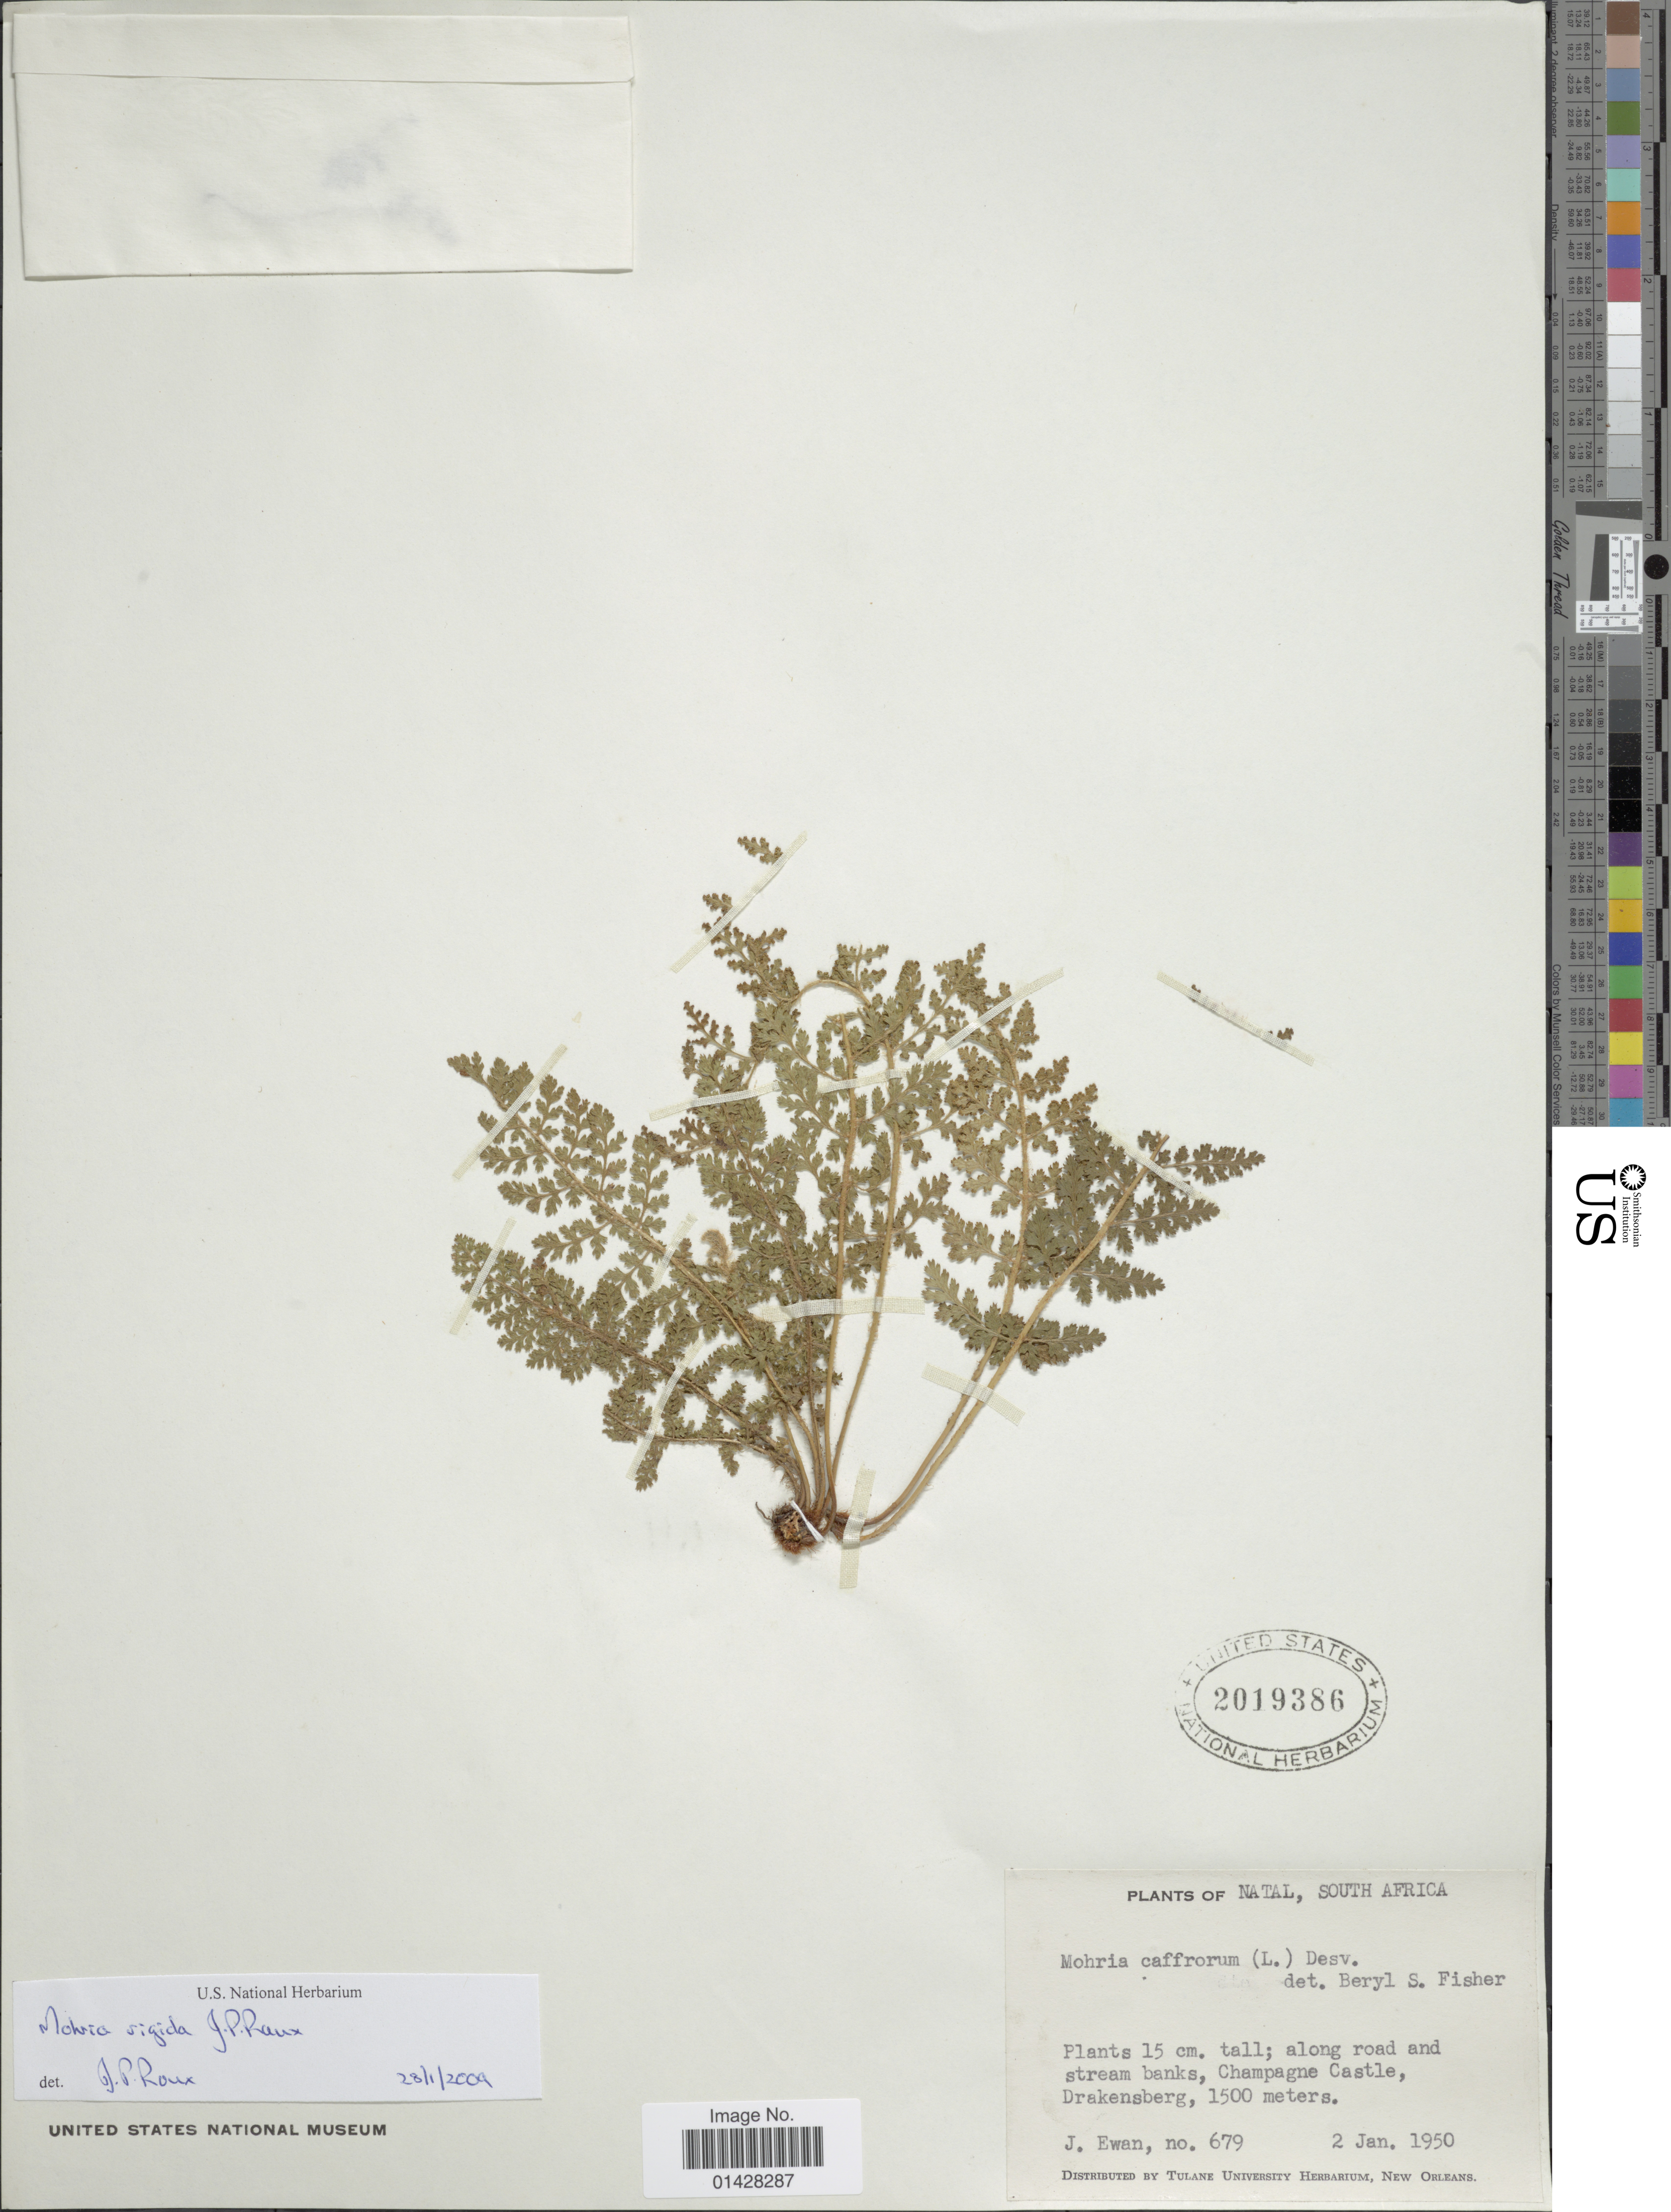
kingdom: Plantae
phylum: Tracheophyta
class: Polypodiopsida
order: Schizaeales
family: Anemiaceae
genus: Anemia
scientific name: Anemia mohriana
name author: Christenh.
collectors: J. A. Ewan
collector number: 679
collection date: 1950-01-02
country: South Africa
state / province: KwaZulu-Natal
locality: Natal, South Africa. Along road and stream banks, Champagne Castle, Drakensberg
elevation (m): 1500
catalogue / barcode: US 2019386